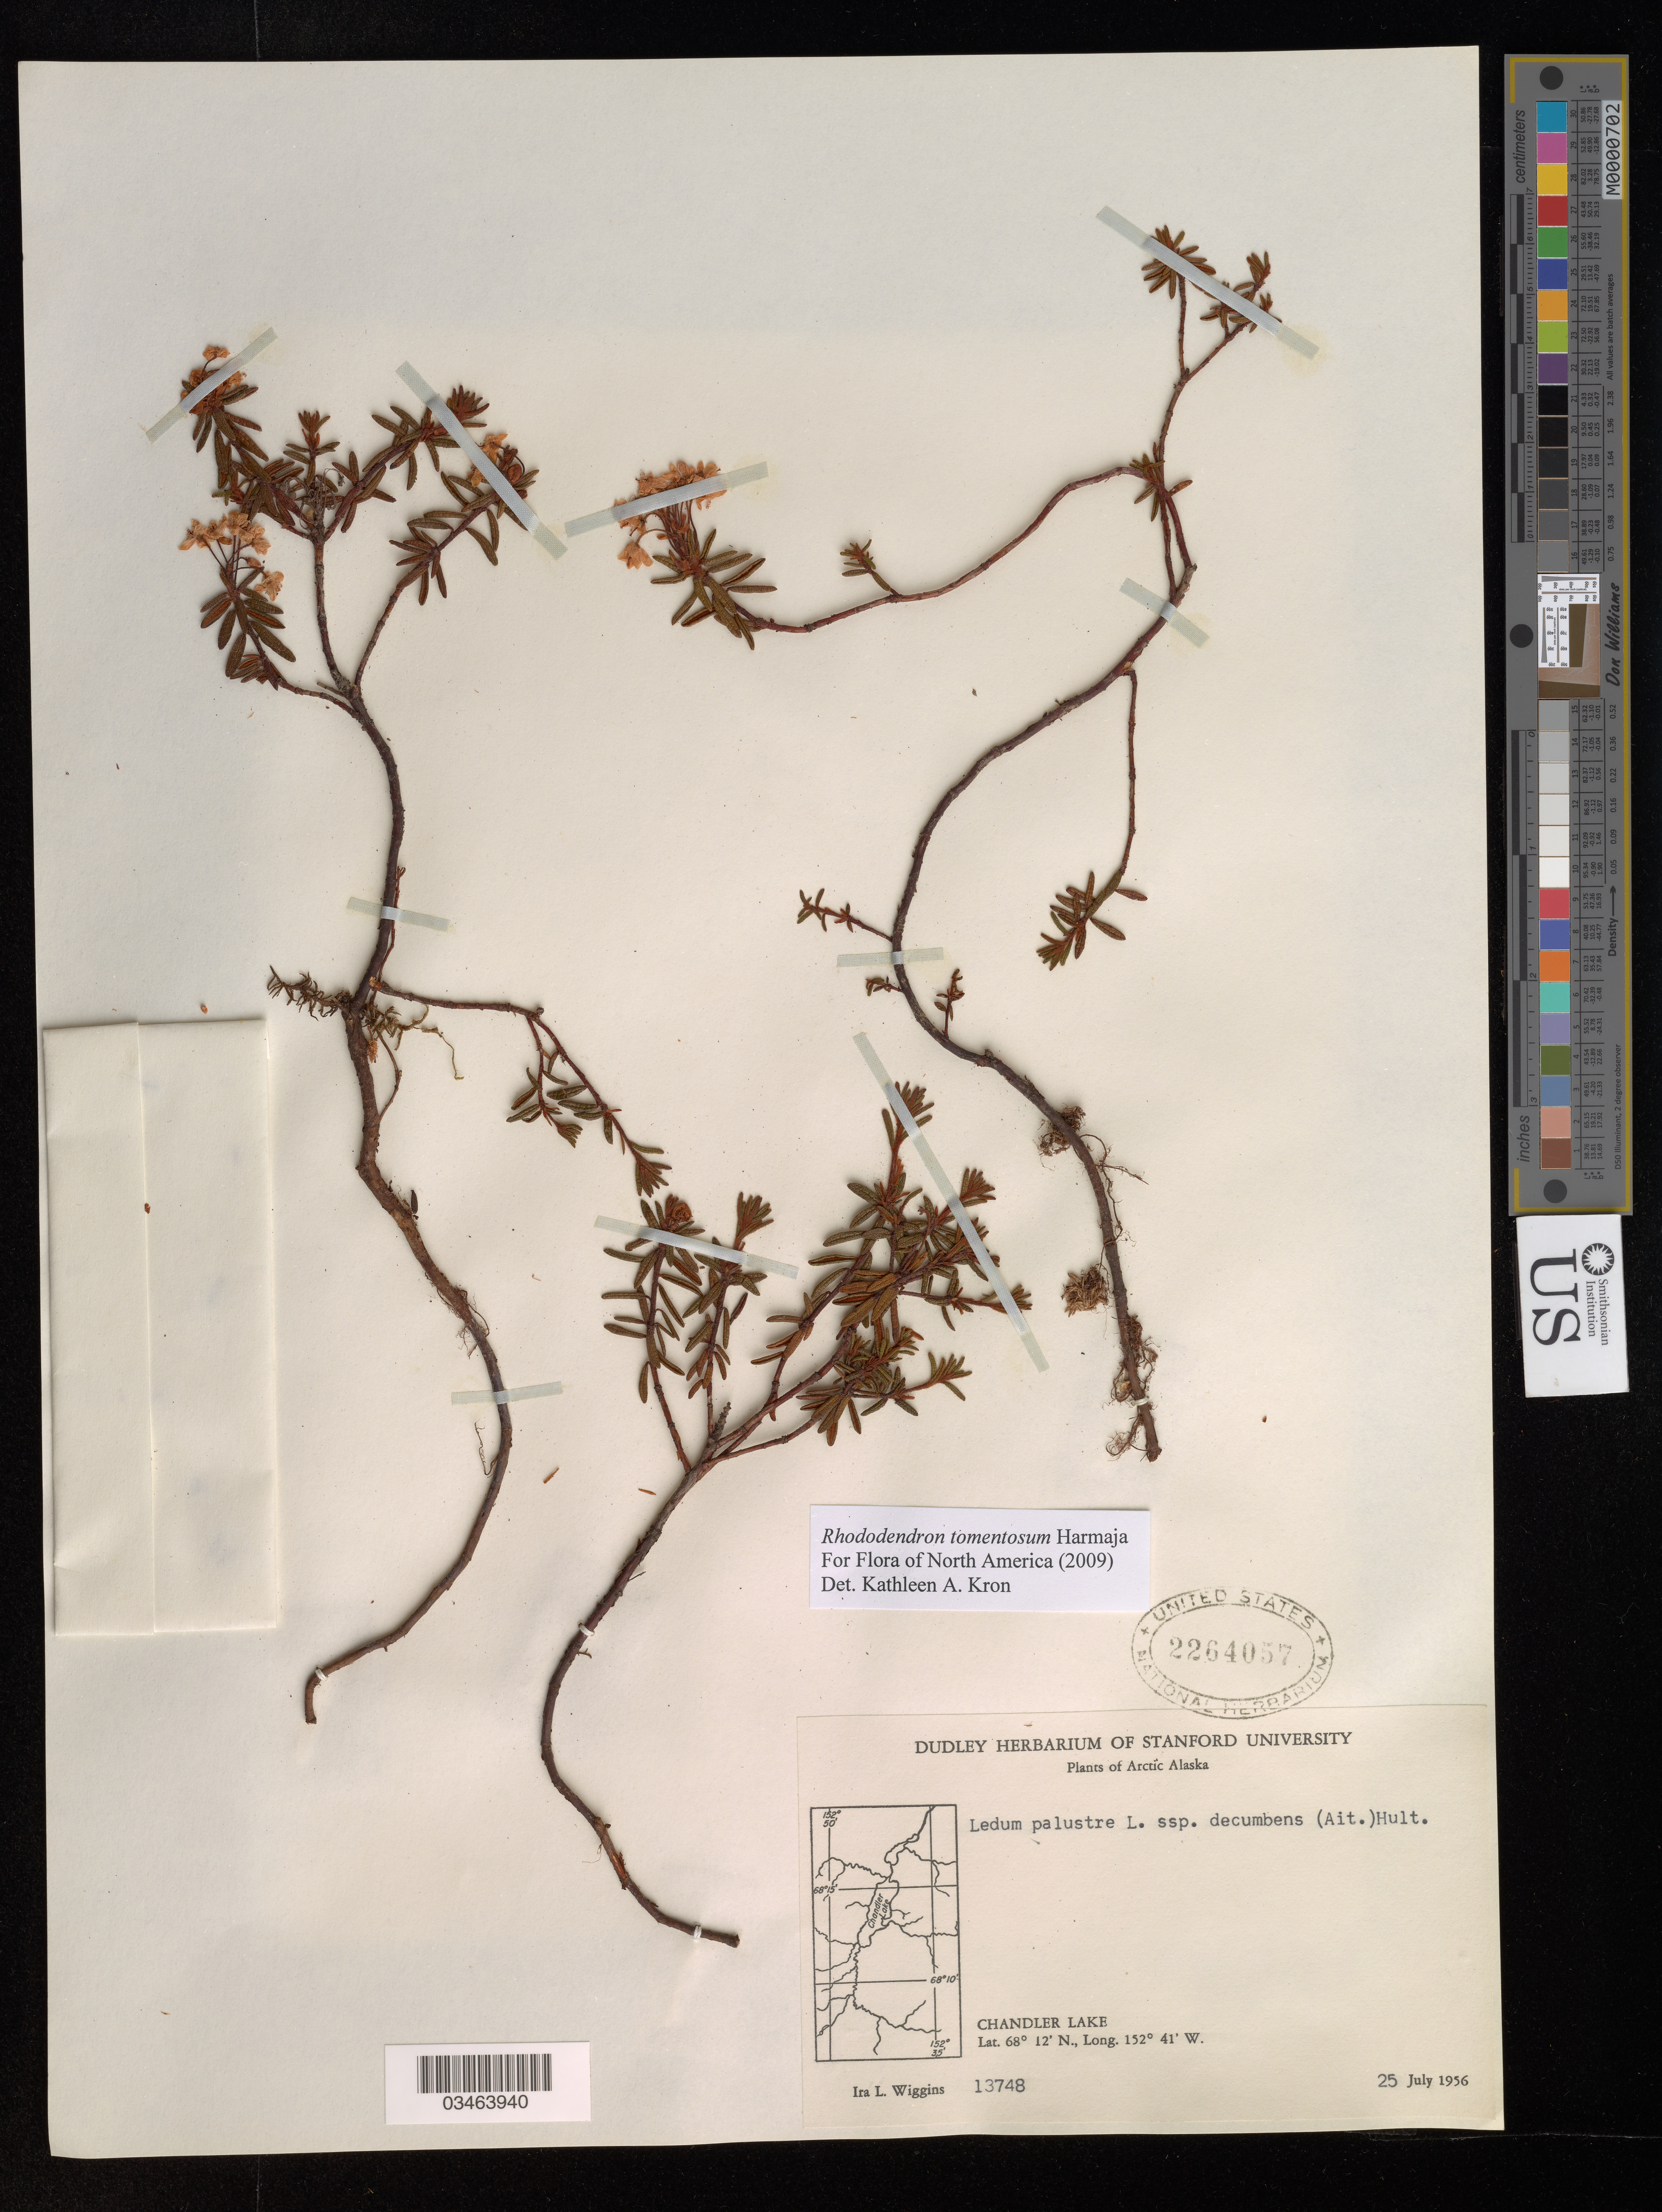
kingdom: Plantae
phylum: Tracheophyta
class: Magnoliopsida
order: Ericales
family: Ericaceae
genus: Rhododendron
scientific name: Rhododendron tomentosum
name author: Harmaja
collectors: I. L. Wiggins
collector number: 13748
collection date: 1956-07-25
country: United States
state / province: Alaska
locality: Arctic Alaska. Chandler Lake.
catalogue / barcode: US 2264057